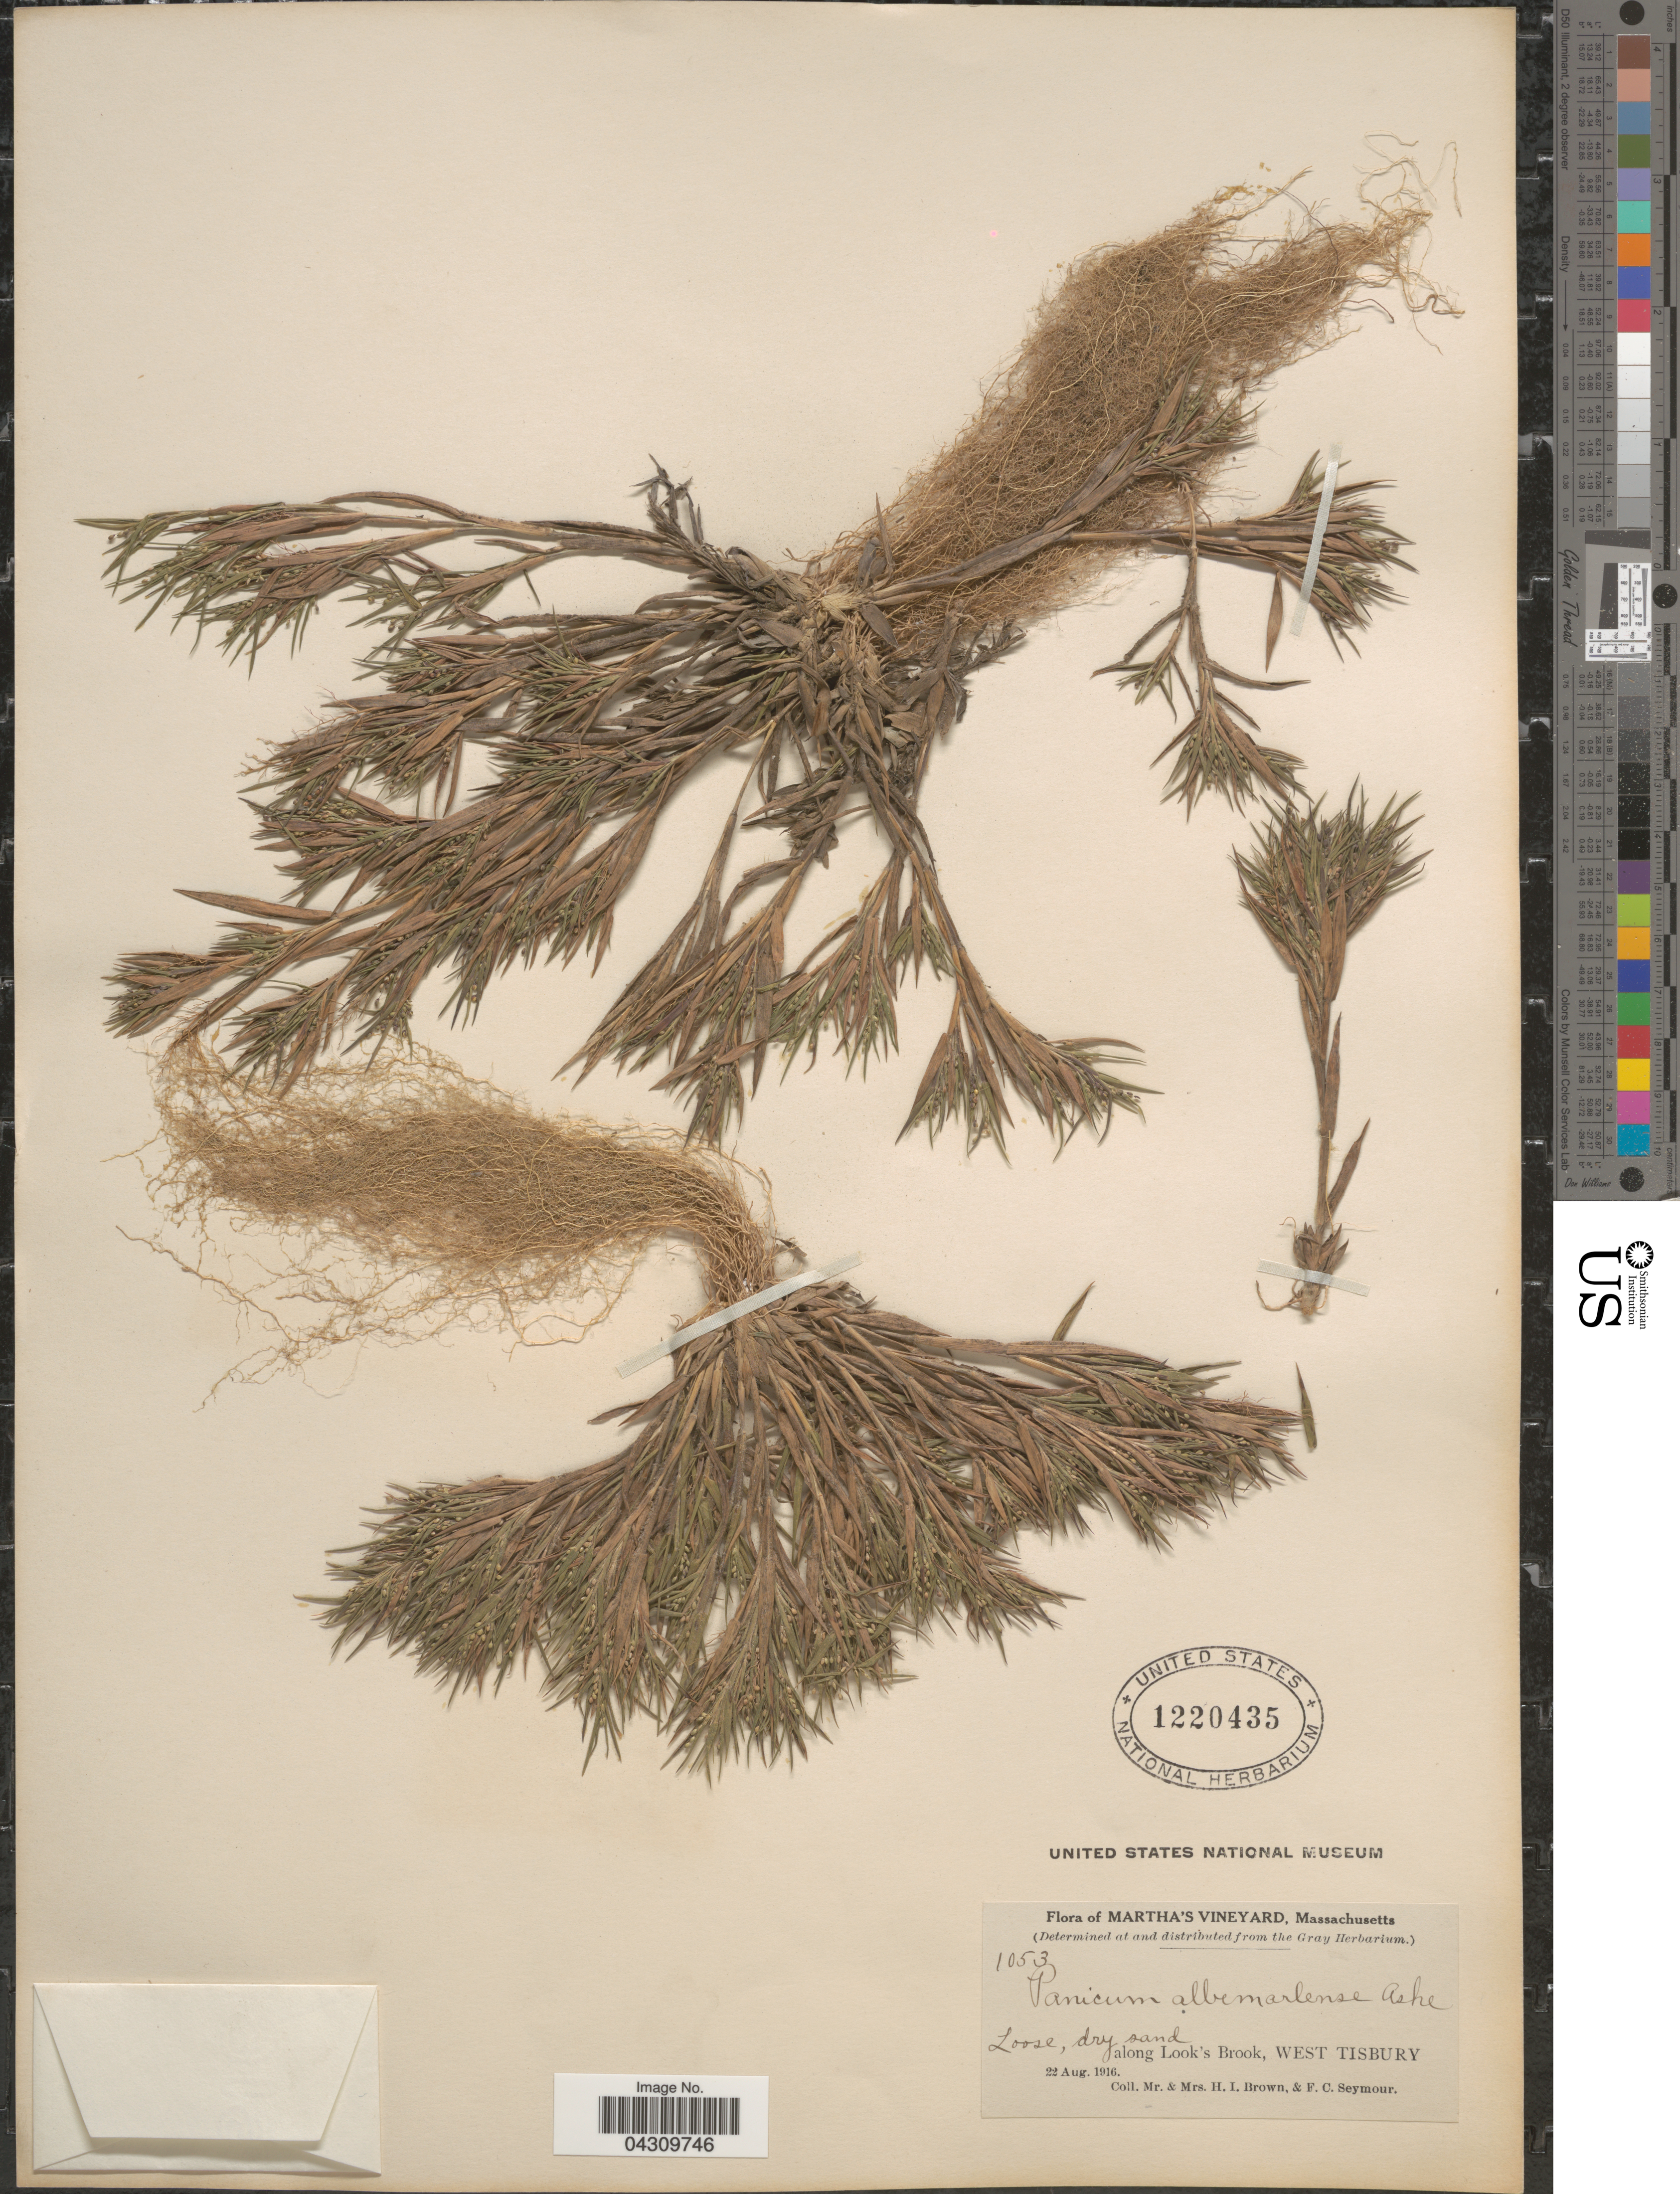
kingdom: Plantae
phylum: Tracheophyta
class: Liliopsida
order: Poales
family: Poaceae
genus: Dichanthelium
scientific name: Dichanthelium acuminatum var. acuminatum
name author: (Sw.) Gould & C.A. Clark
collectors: H. Brown, H. Brown & F. C. Seymour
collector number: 1053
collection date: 1916-08-22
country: United States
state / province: Massachusetts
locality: Martha's Vineyard. Loose, dry sand along Look's Brook, West Tisbury.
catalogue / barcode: US 1220435